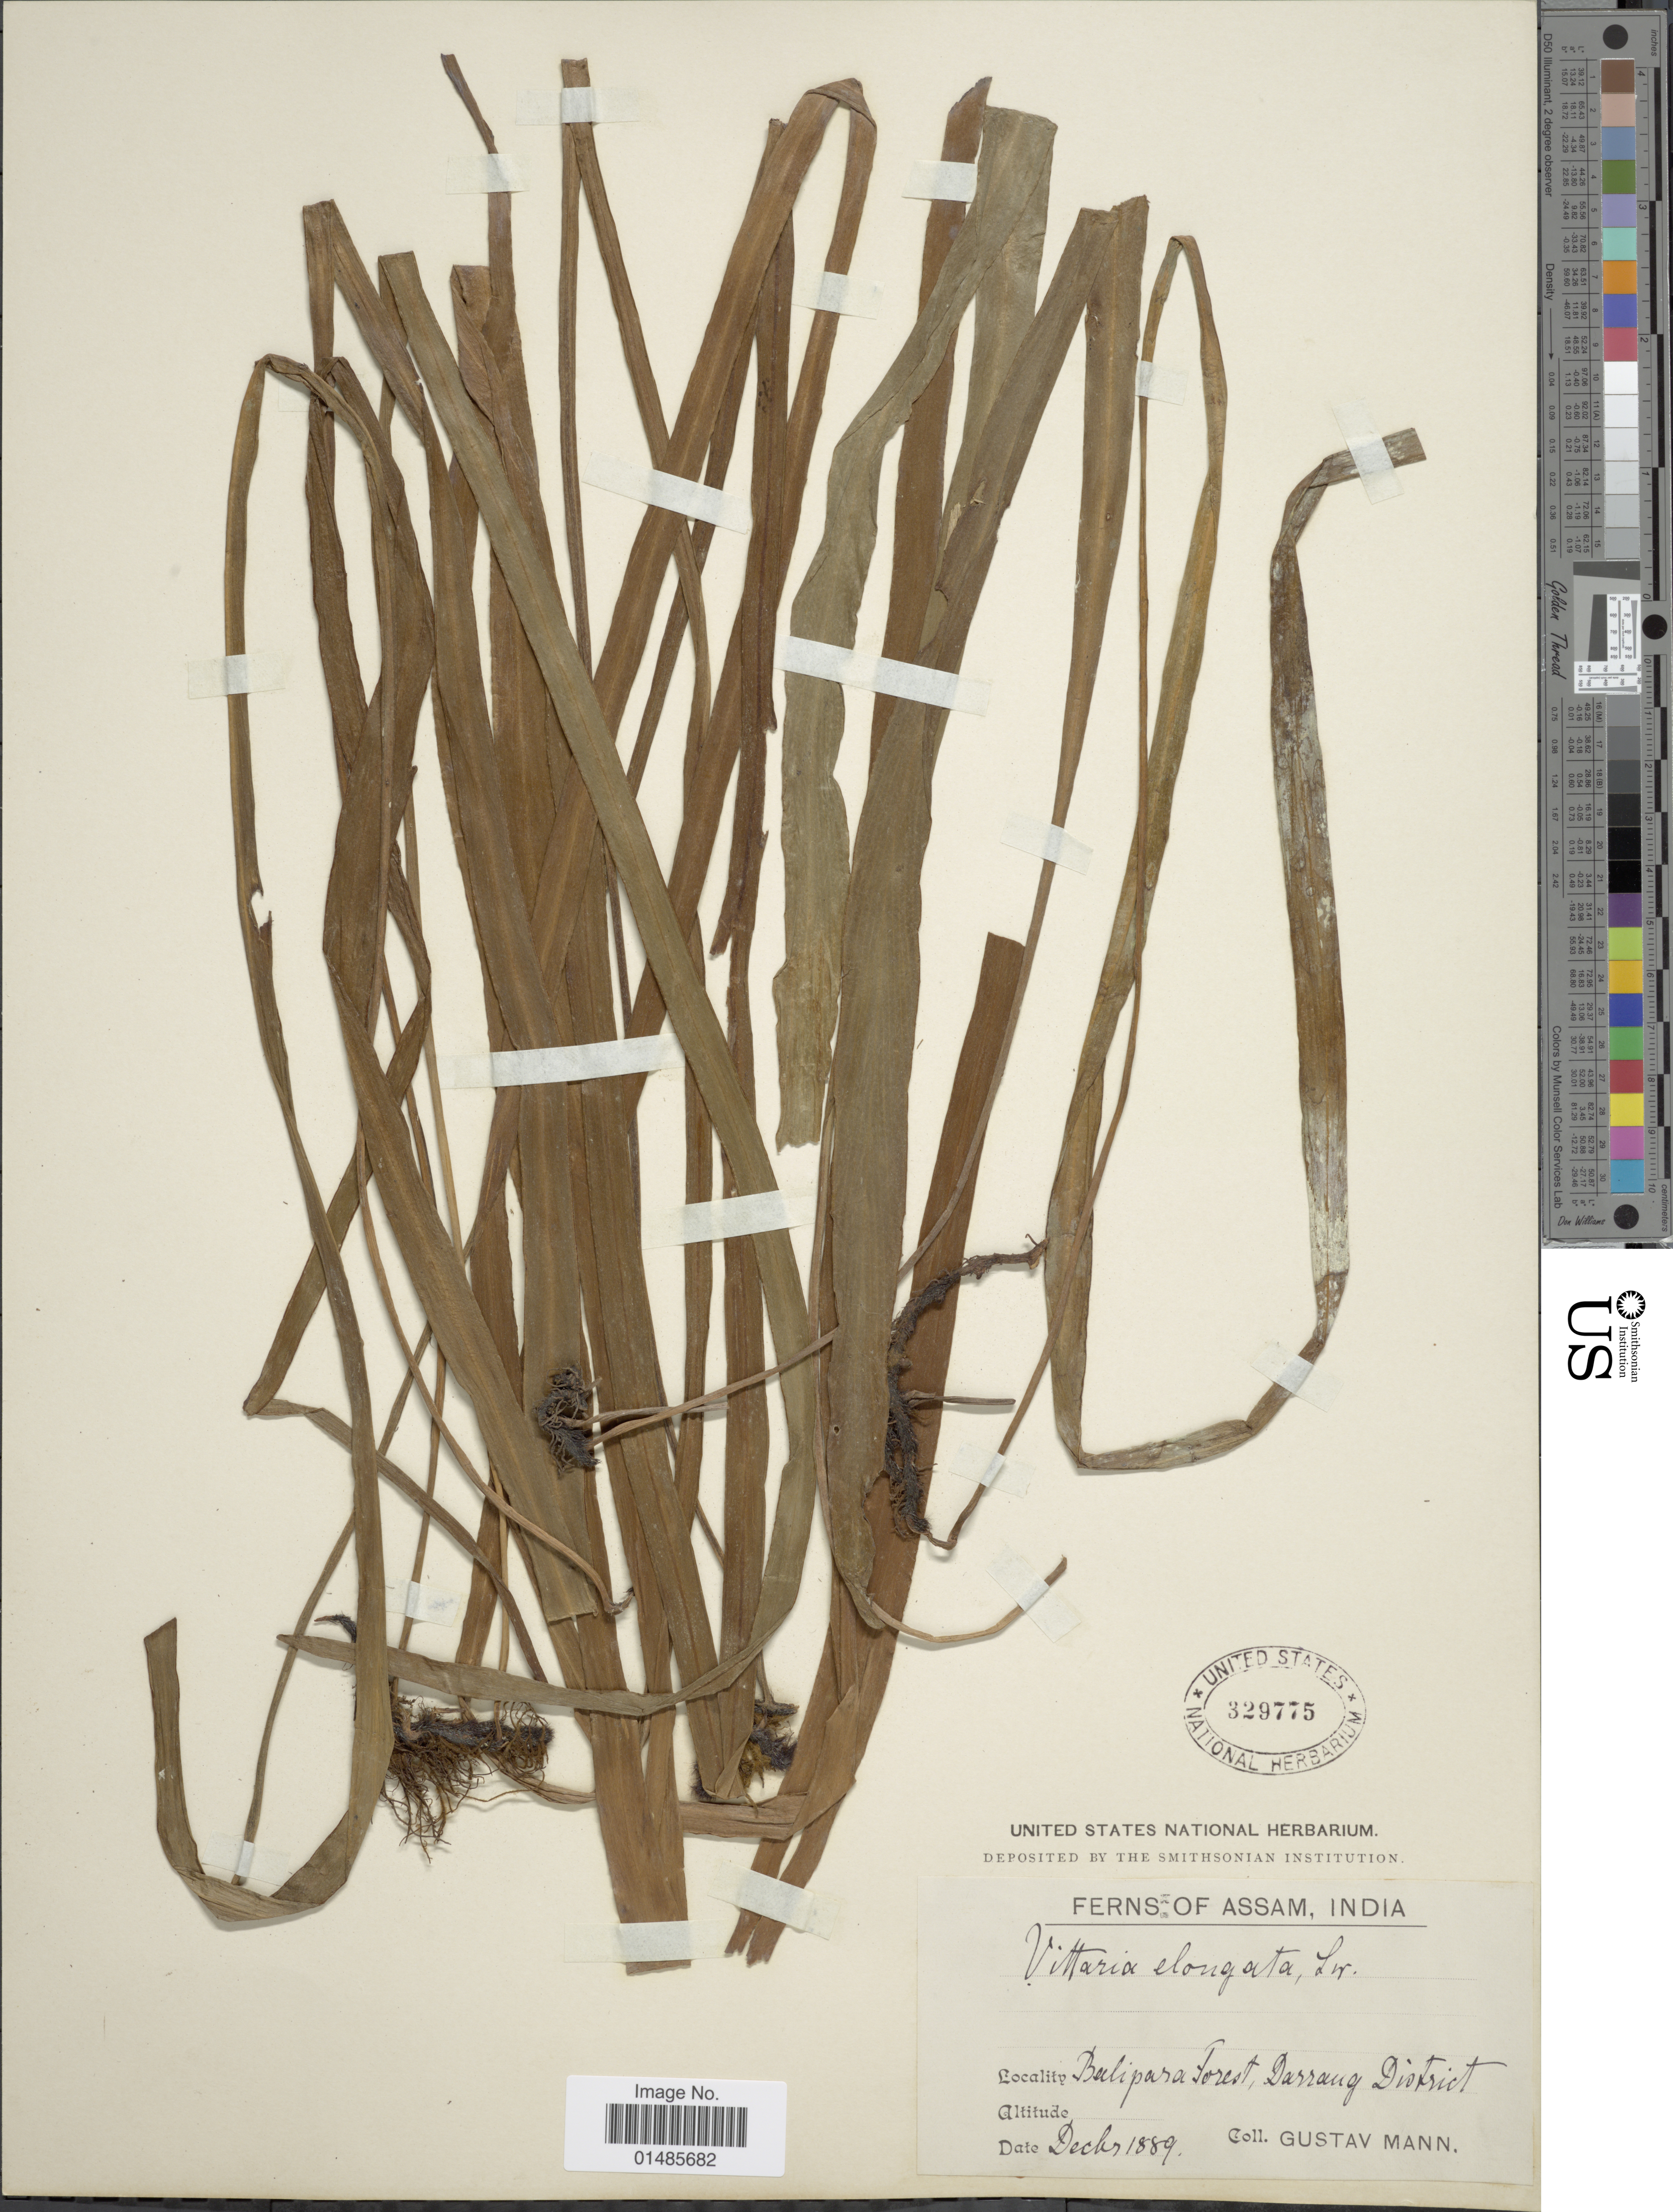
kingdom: Plantae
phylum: Tracheophyta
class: Polypodiopsida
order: Polypodiales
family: Pteridaceae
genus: Haplopteris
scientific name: Haplopteris elongata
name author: (Sw.) Crane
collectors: G. Mann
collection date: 1889-12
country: India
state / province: Assam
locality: Balipara Forest, Darrang District.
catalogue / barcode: US 329775